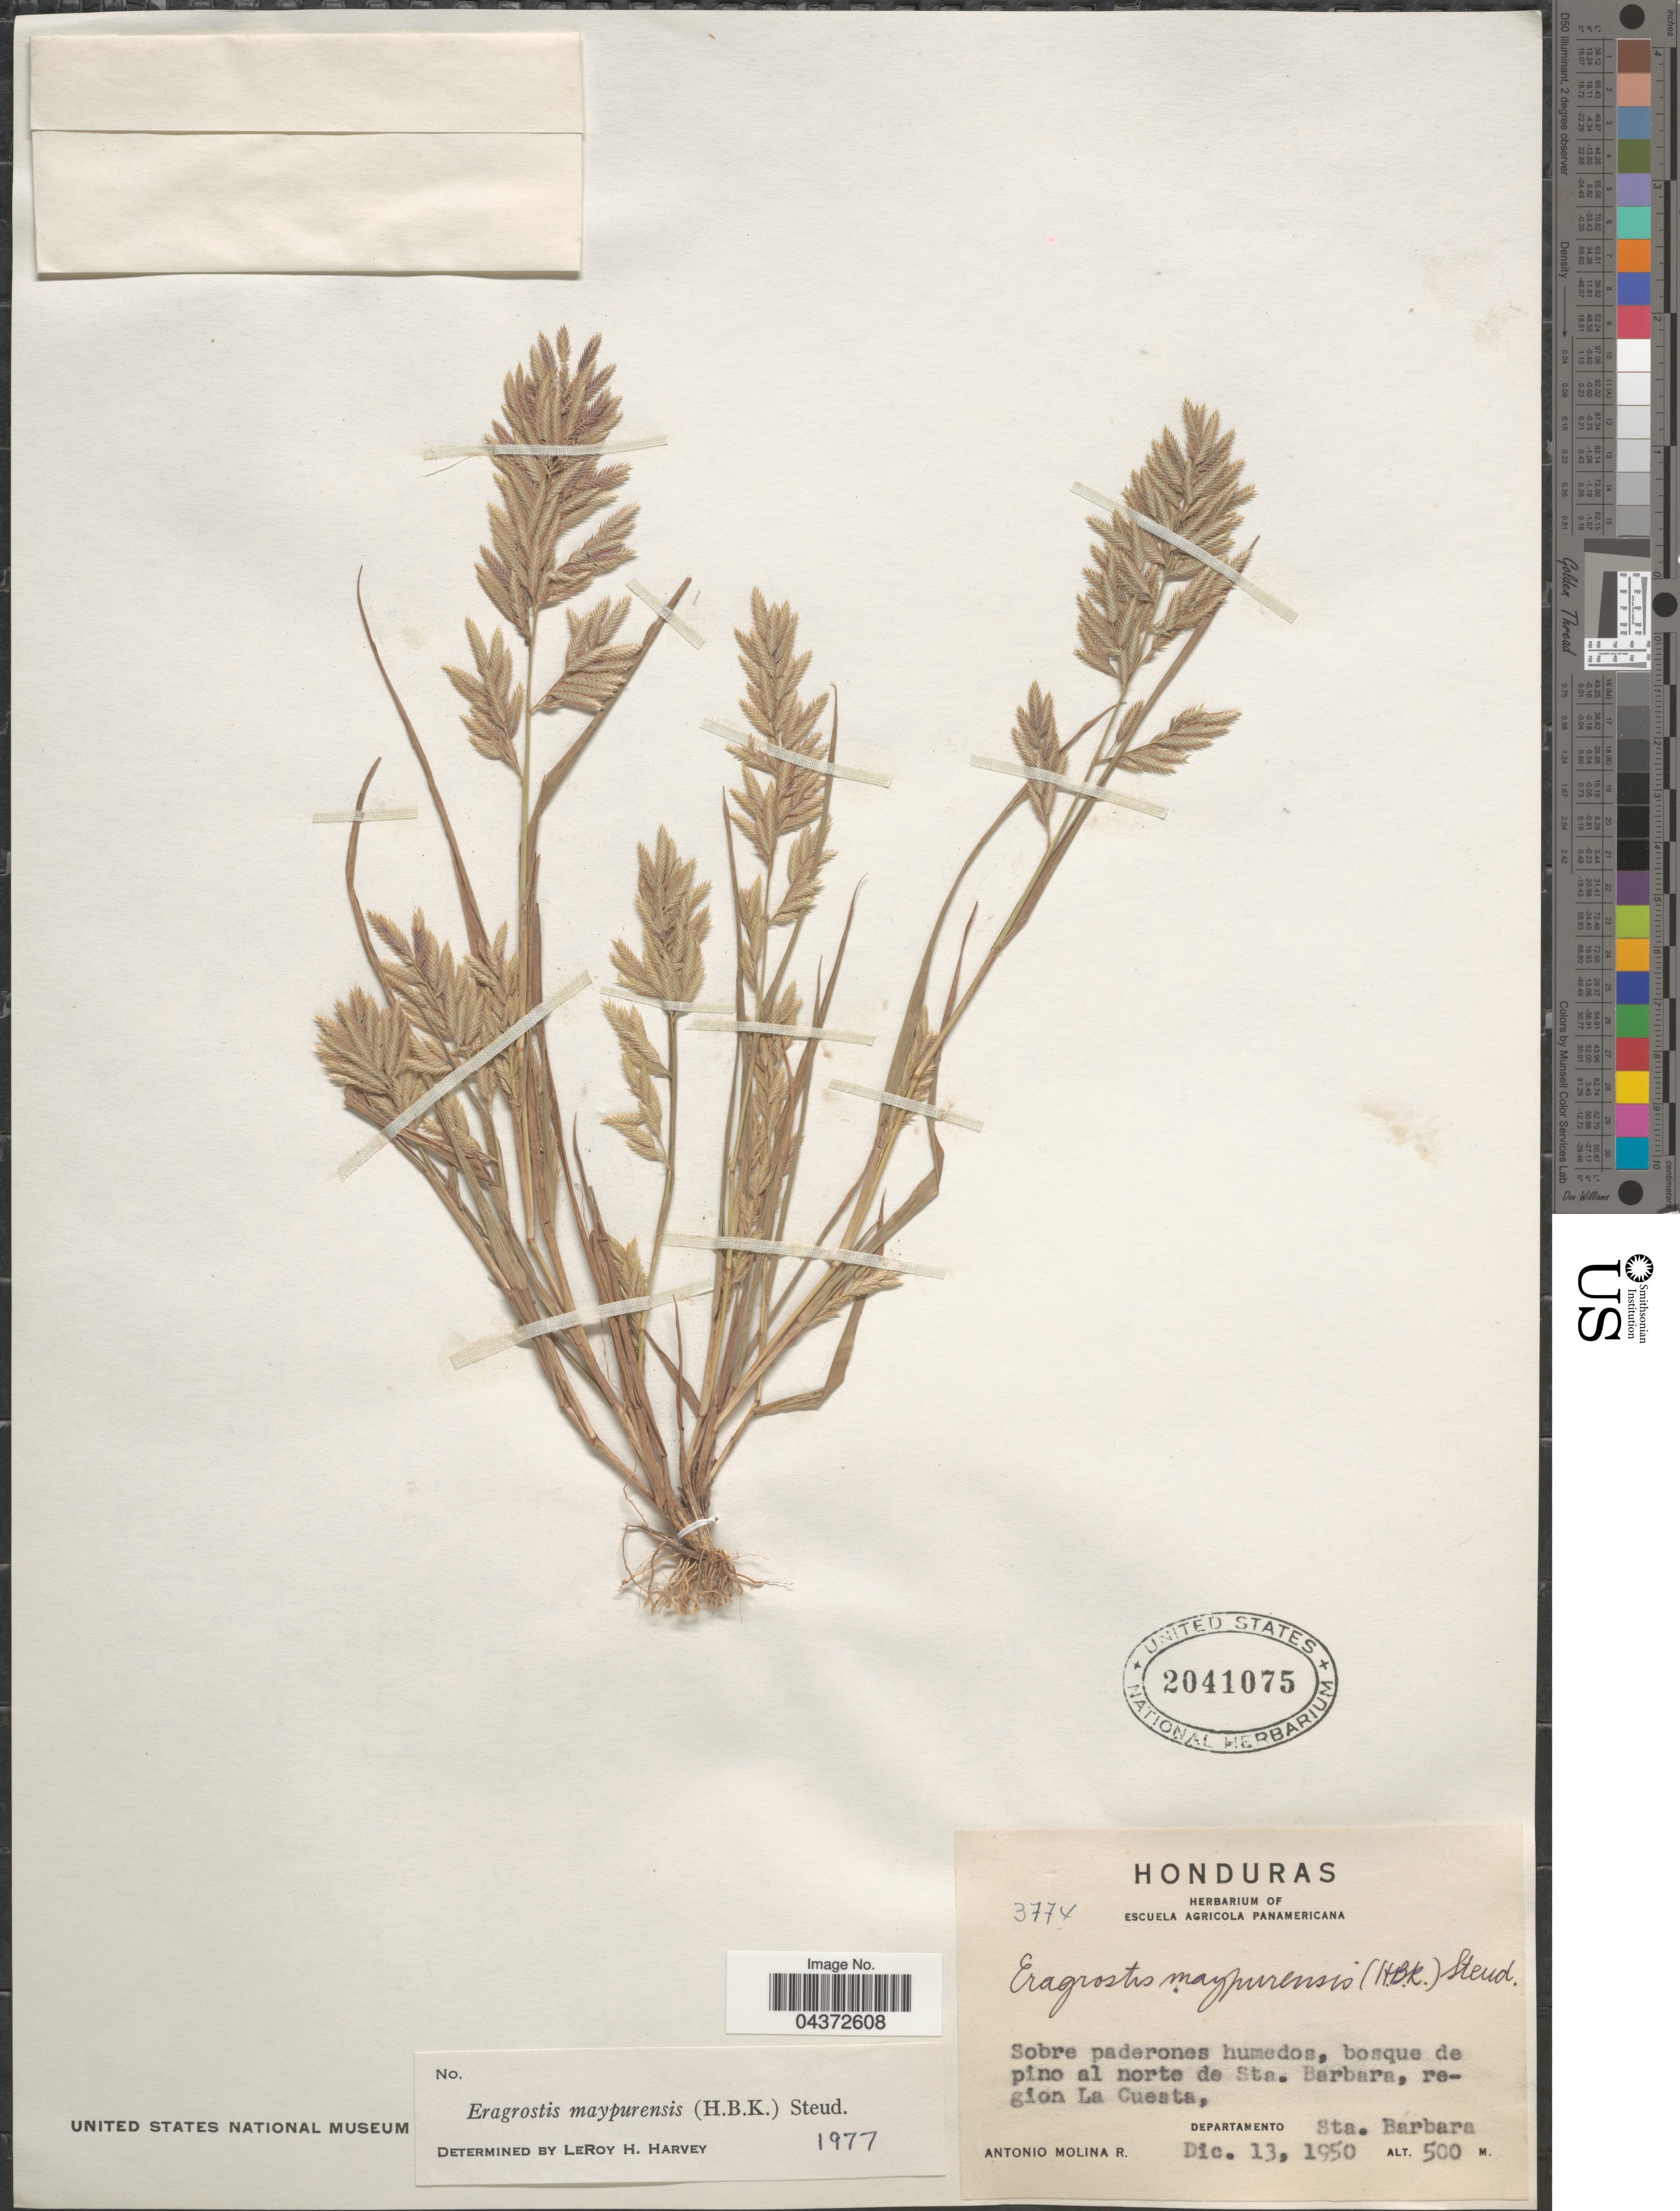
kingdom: Plantae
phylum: Tracheophyta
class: Liliopsida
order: Poales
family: Poaceae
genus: Eragrostis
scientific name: Eragrostis maypurensis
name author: (Kunth) Steud.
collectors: A. Molina R.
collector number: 3774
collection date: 1950-12-13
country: Honduras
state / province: Santa Barbara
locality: Sobre paderones humedos, bosque de pino al norte de Sta. Barbara, region La Cuesta, Departamento Sta. Barbara.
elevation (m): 500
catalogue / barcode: US 2041075